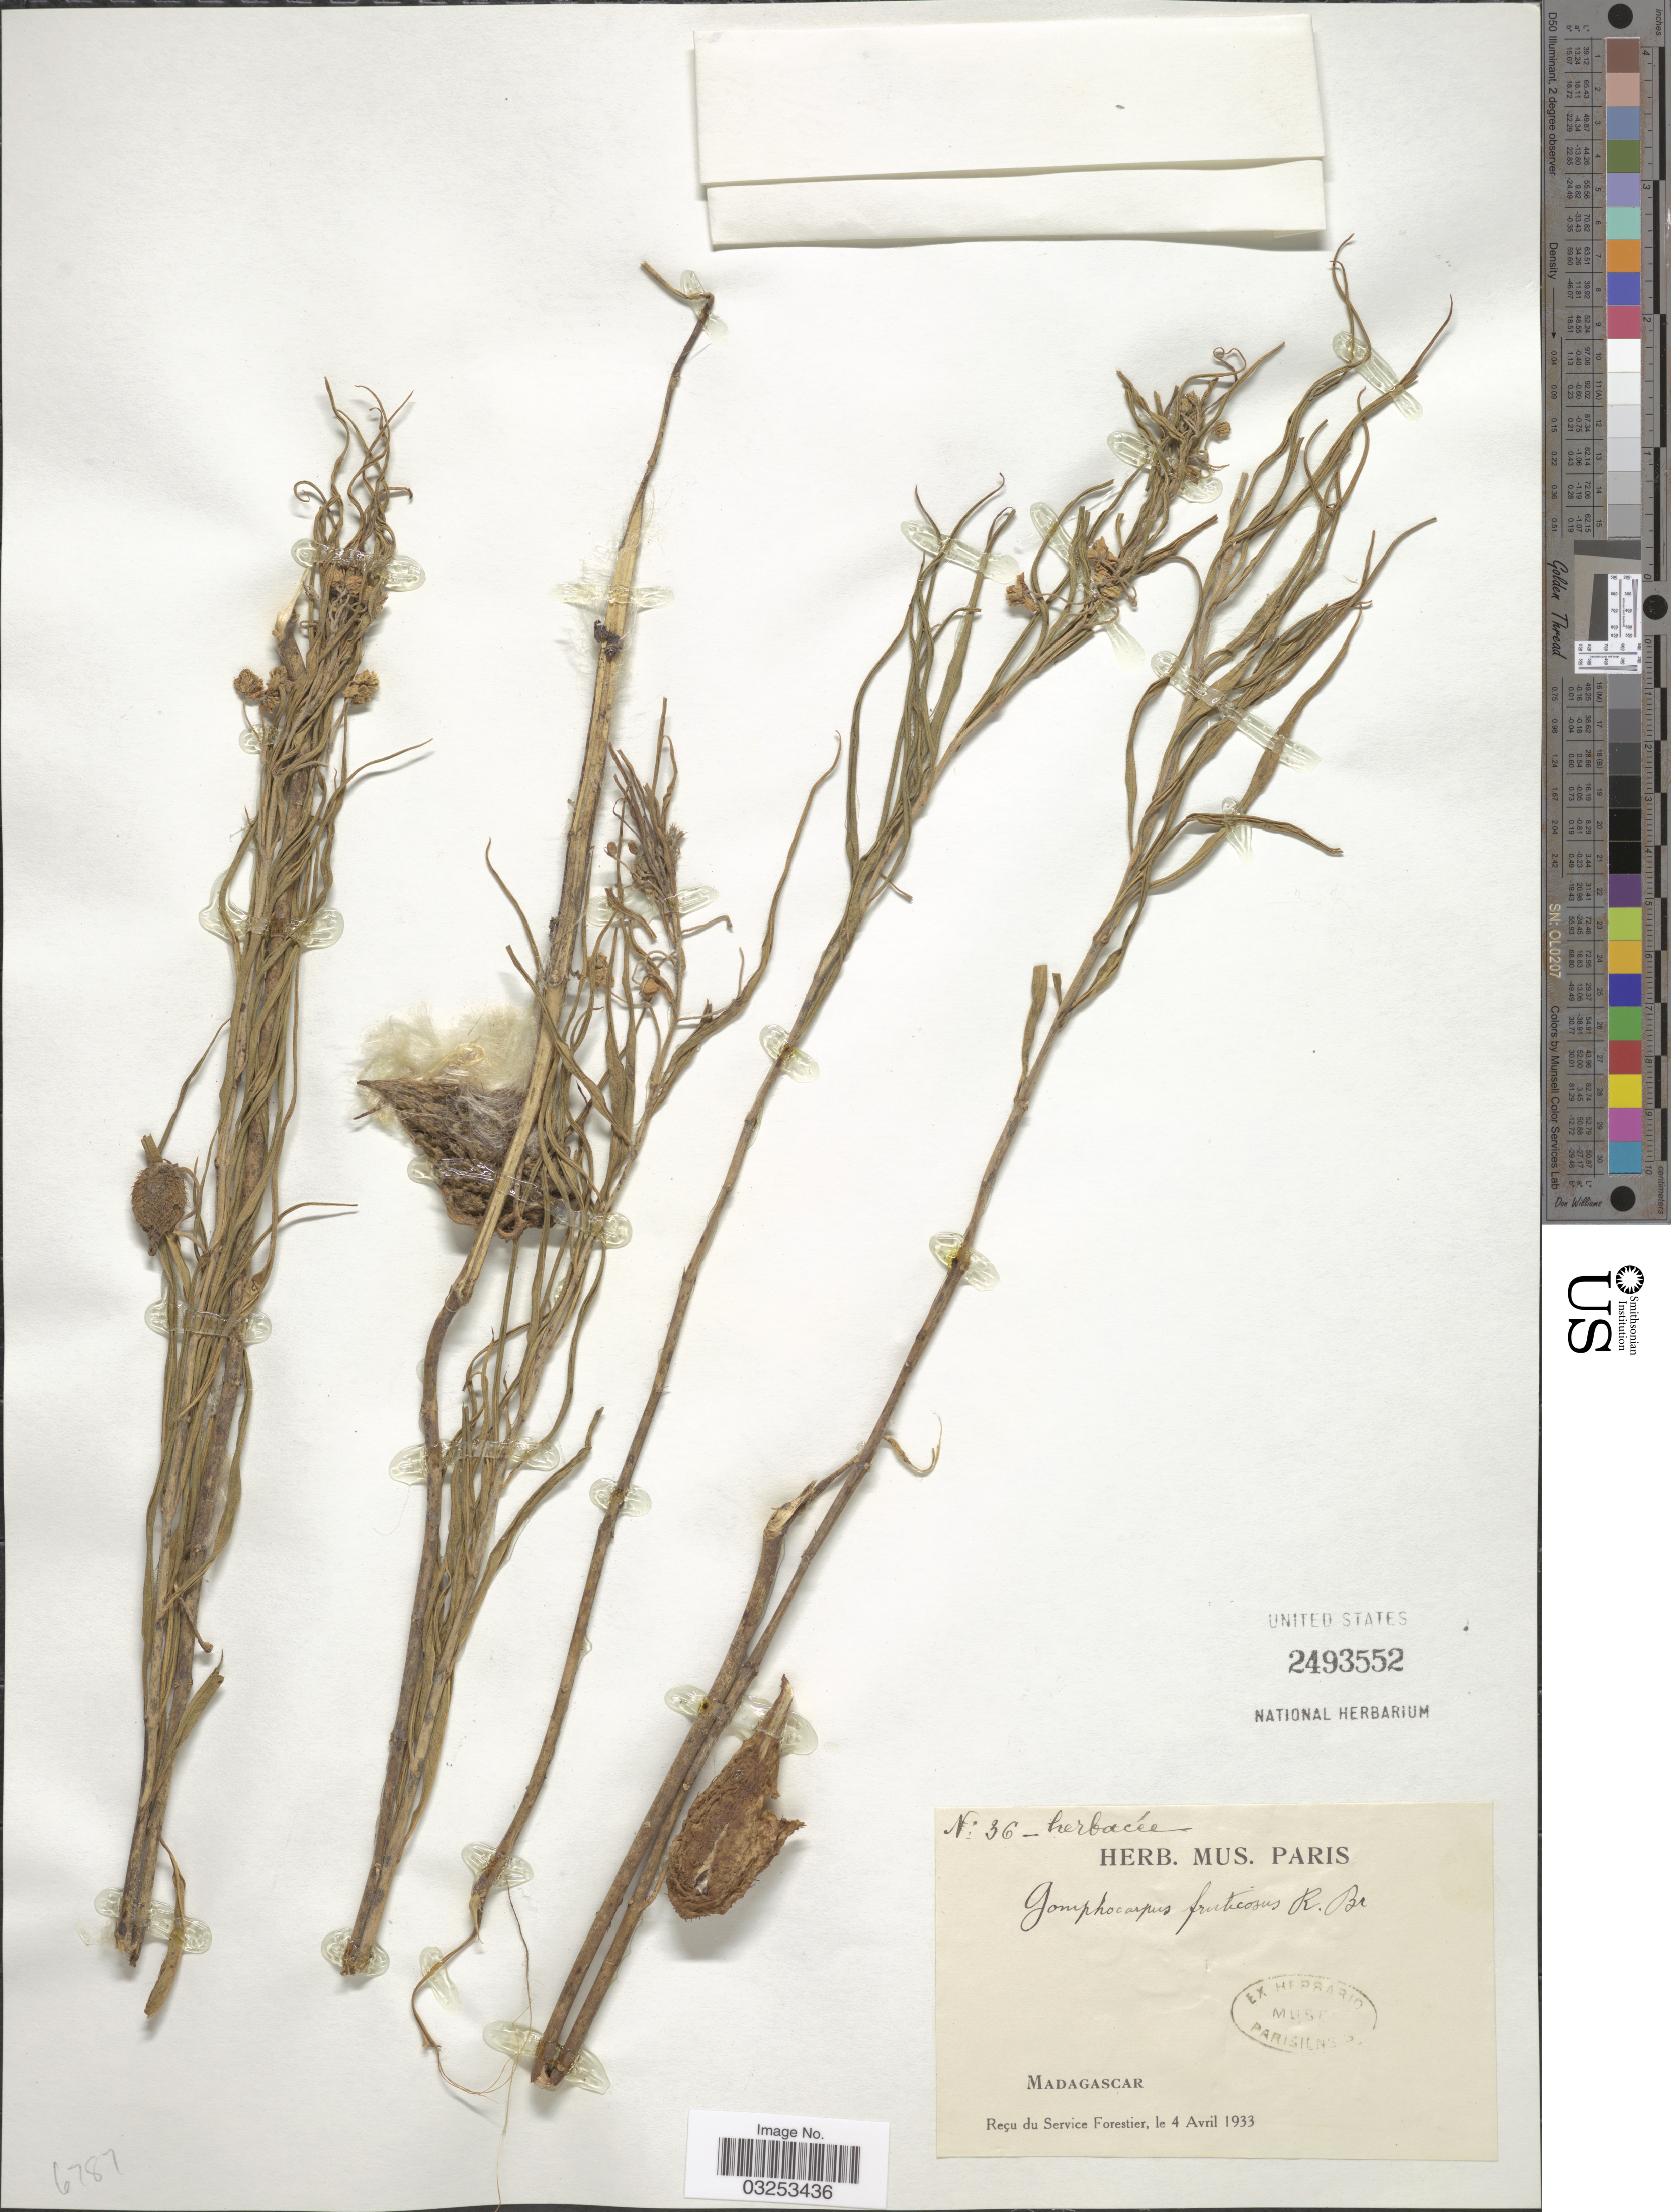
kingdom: Plantae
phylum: Tracheophyta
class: Magnoliopsida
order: Gentianales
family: Apocynaceae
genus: Gomphocarpus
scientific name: Gomphocarpus fruticosus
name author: (L.) W.T. Aiton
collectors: ex herb. Mus. Paris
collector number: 36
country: Madagascar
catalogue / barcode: US 2493552